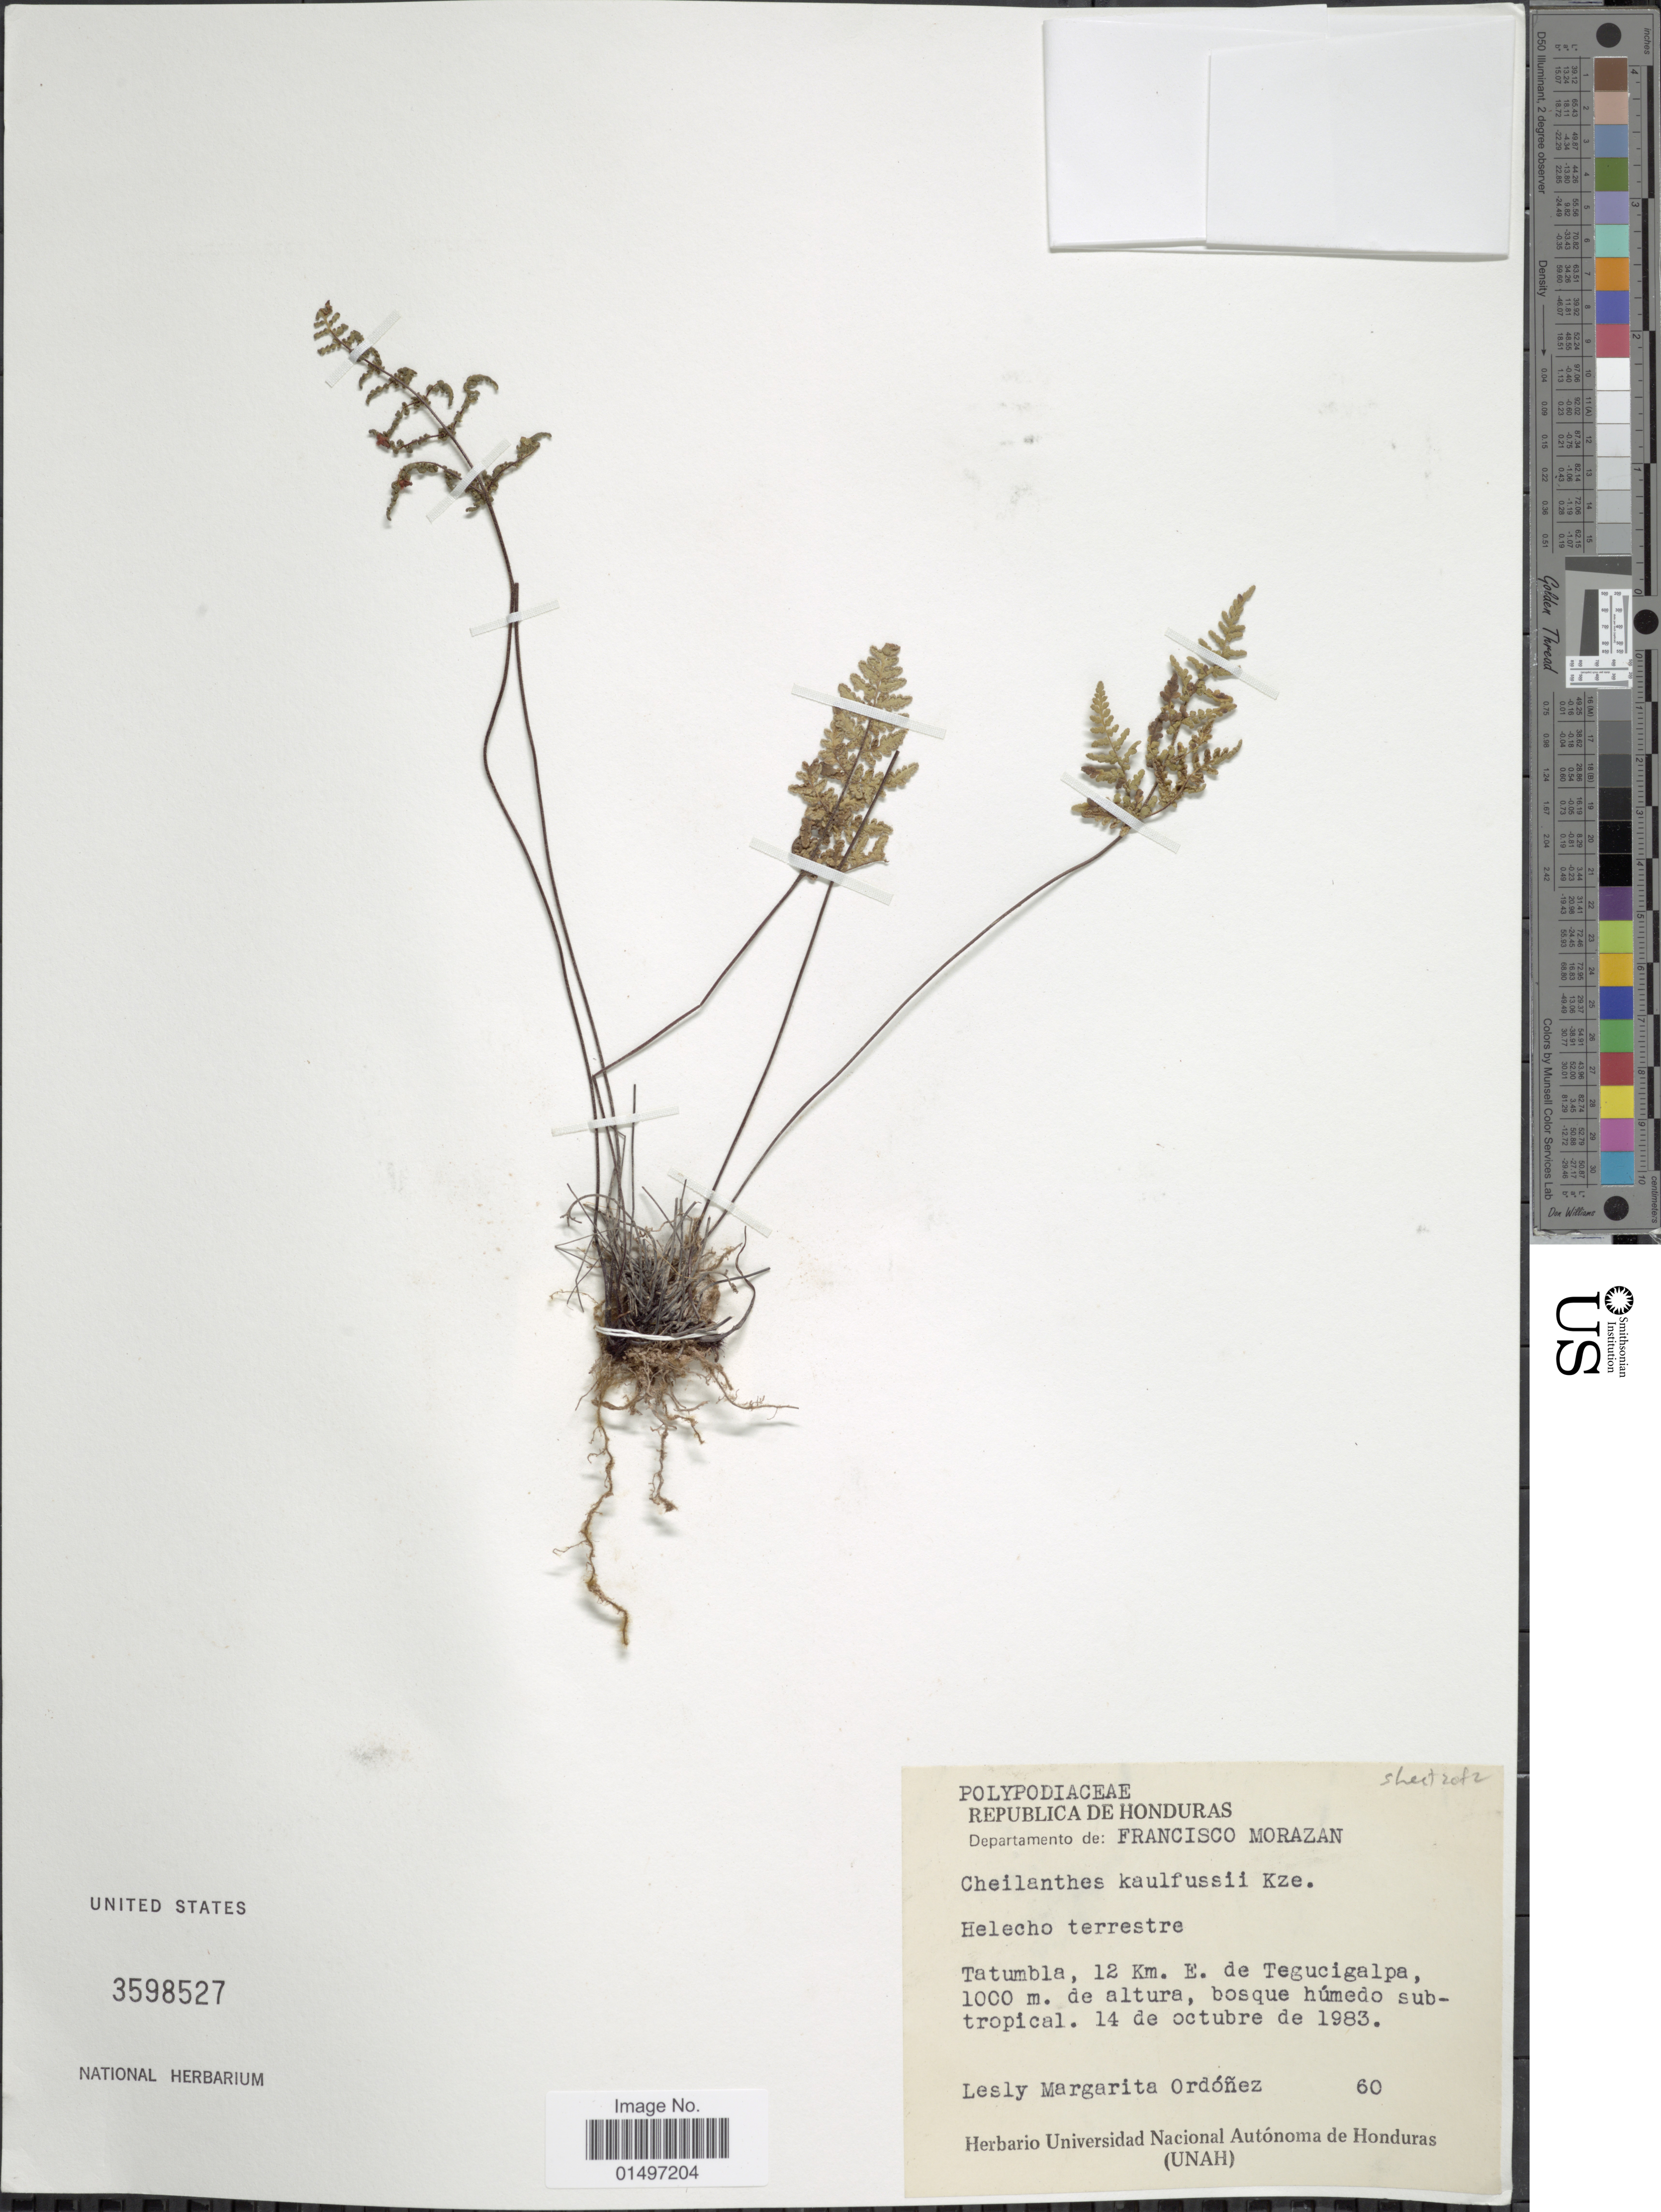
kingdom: Plantae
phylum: Tracheophyta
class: Polypodiopsida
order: Polypodiales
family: Pteridaceae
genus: Gaga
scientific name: Gaga kaulfussii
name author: (Kunze) Fay W. Li & Windham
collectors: L. Ordóñez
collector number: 60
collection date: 1983-10-14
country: Honduras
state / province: Fco. Morazán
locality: Honduras, Departamento de: Francisco Morazan, Tatumble, 12 Km. E. de Tegucigalpa.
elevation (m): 1000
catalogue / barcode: US 3598527